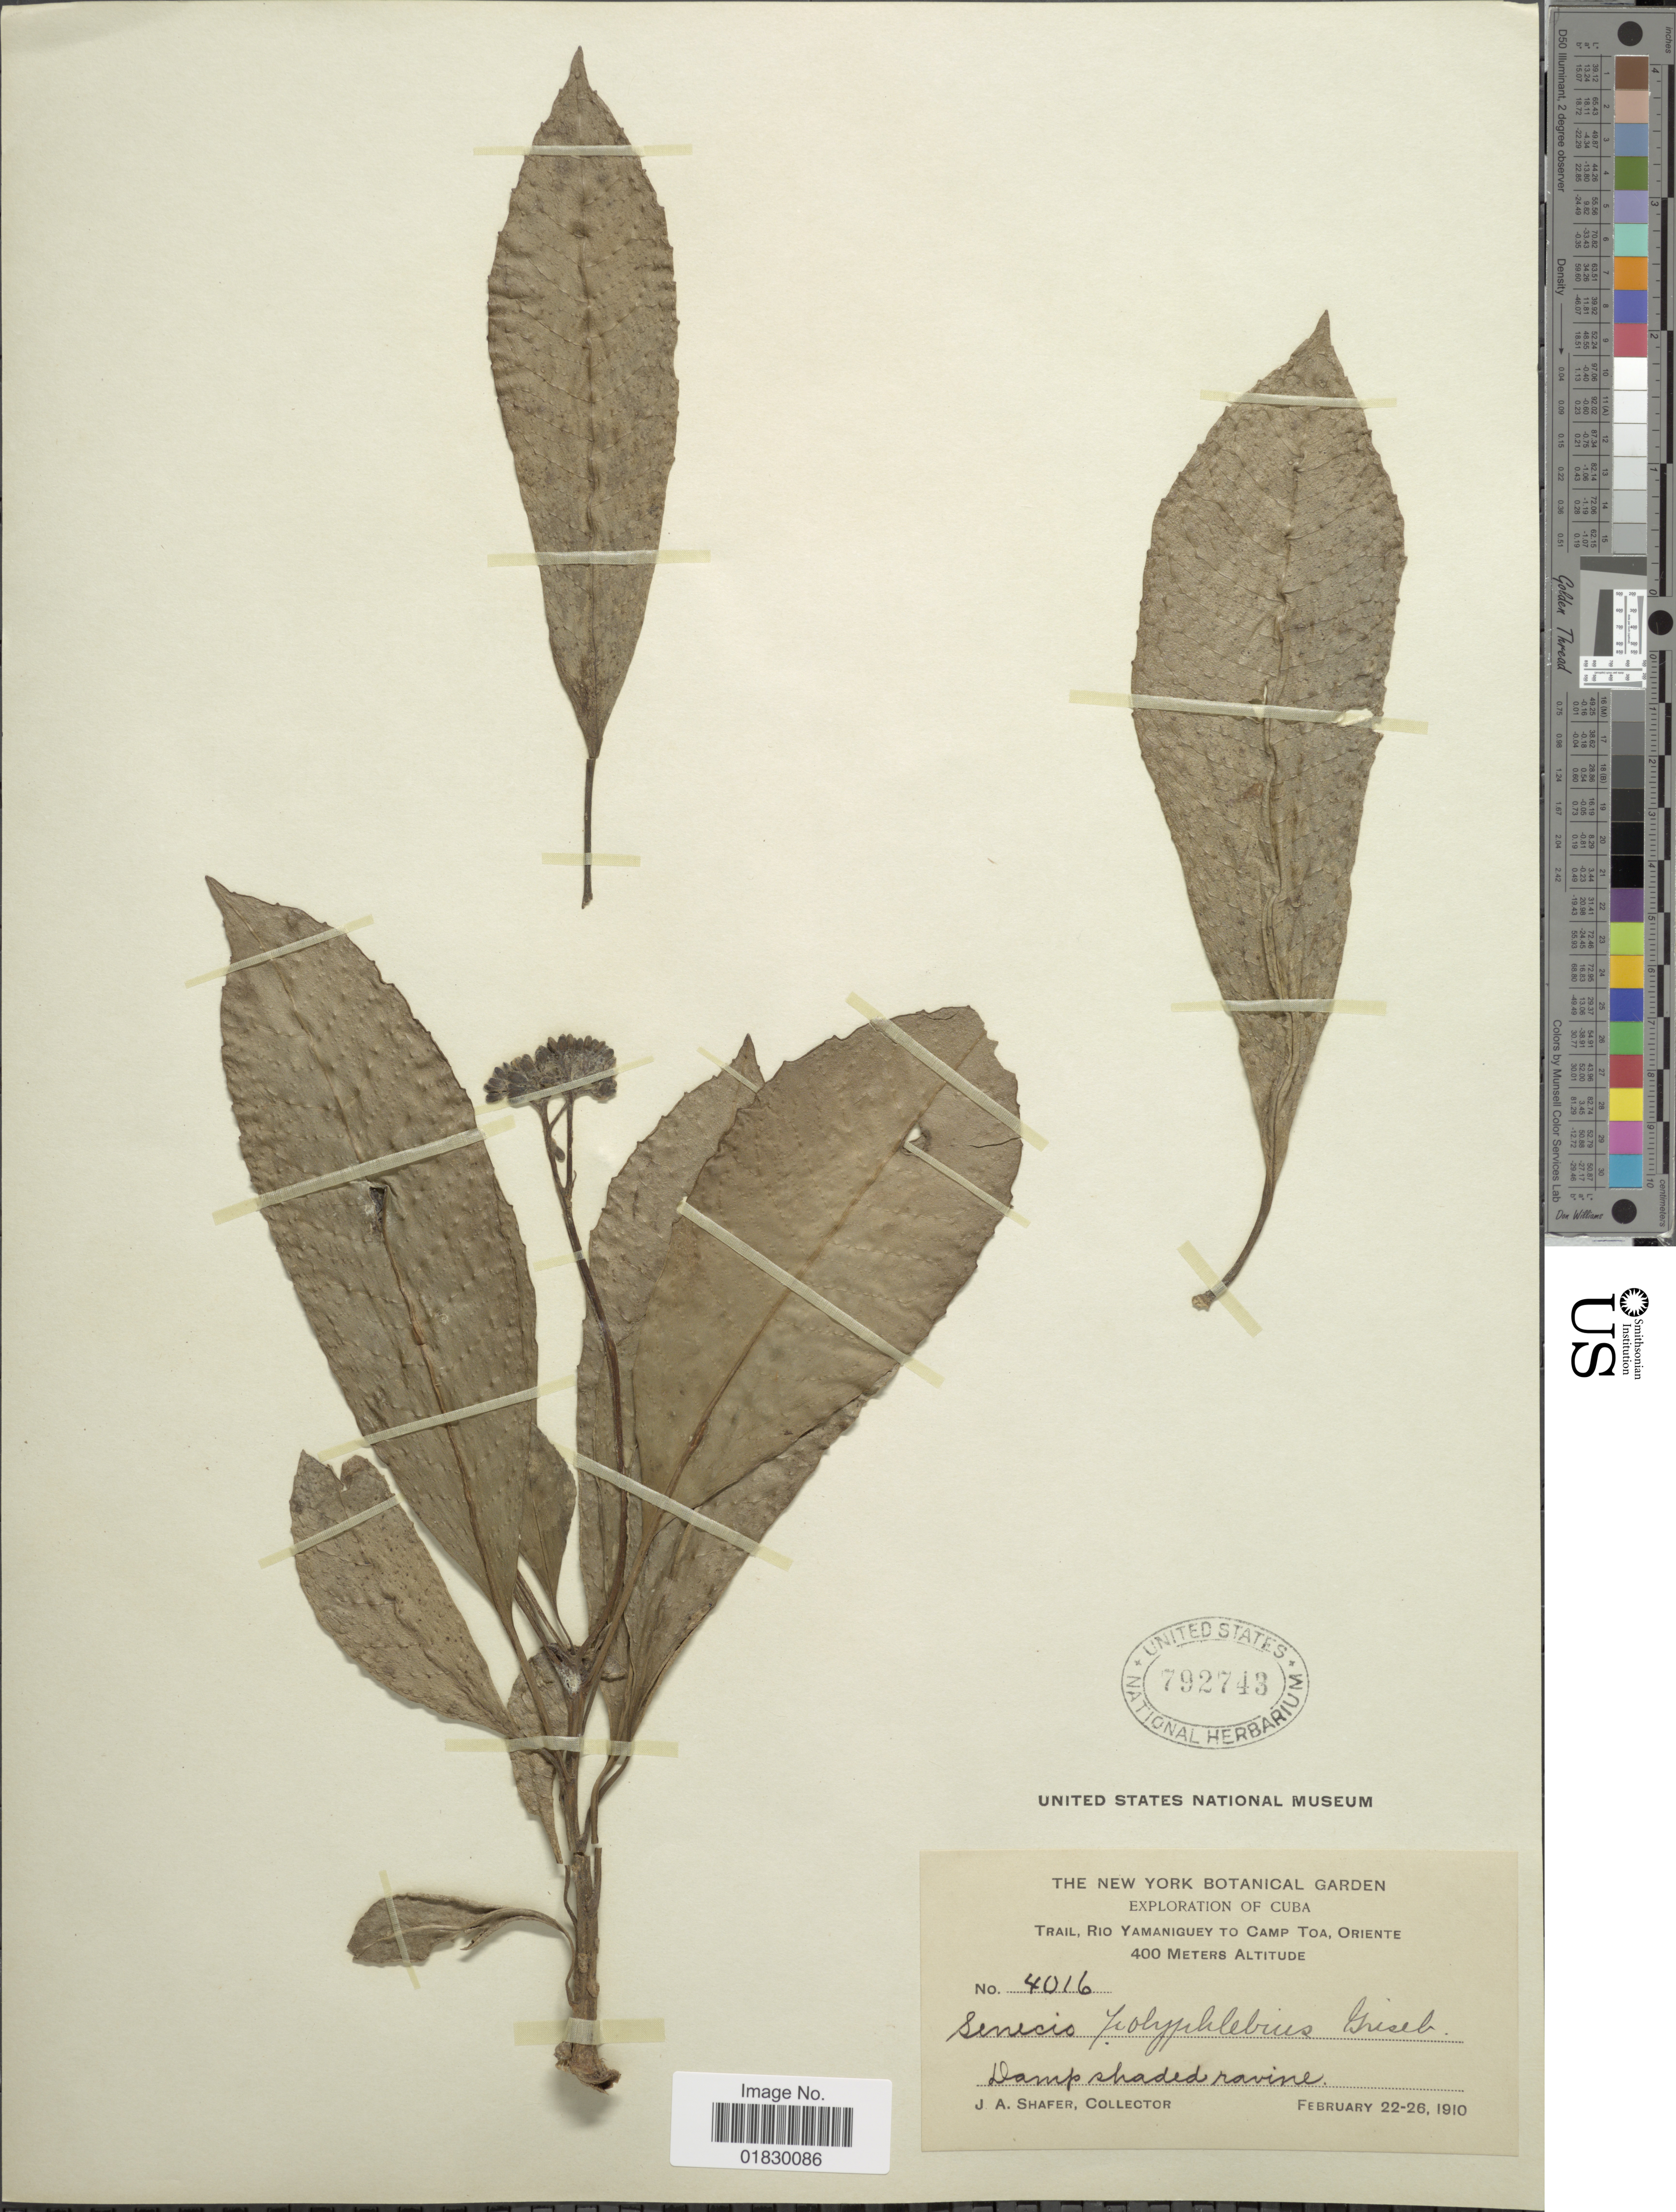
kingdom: Plantae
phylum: Tracheophyta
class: Magnoliopsida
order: Asterales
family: Asteraceae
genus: Oldfeltia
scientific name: Oldfeltia polyphlebia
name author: (Griseb.) B. Nord. & Lundin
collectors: J. A. Shafer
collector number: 4016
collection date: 1910-02-22/1910-02-26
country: Cuba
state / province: Oriente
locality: Trail, Rio Yamaniguey to camp Toa, Oriente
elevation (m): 400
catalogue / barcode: US 792743